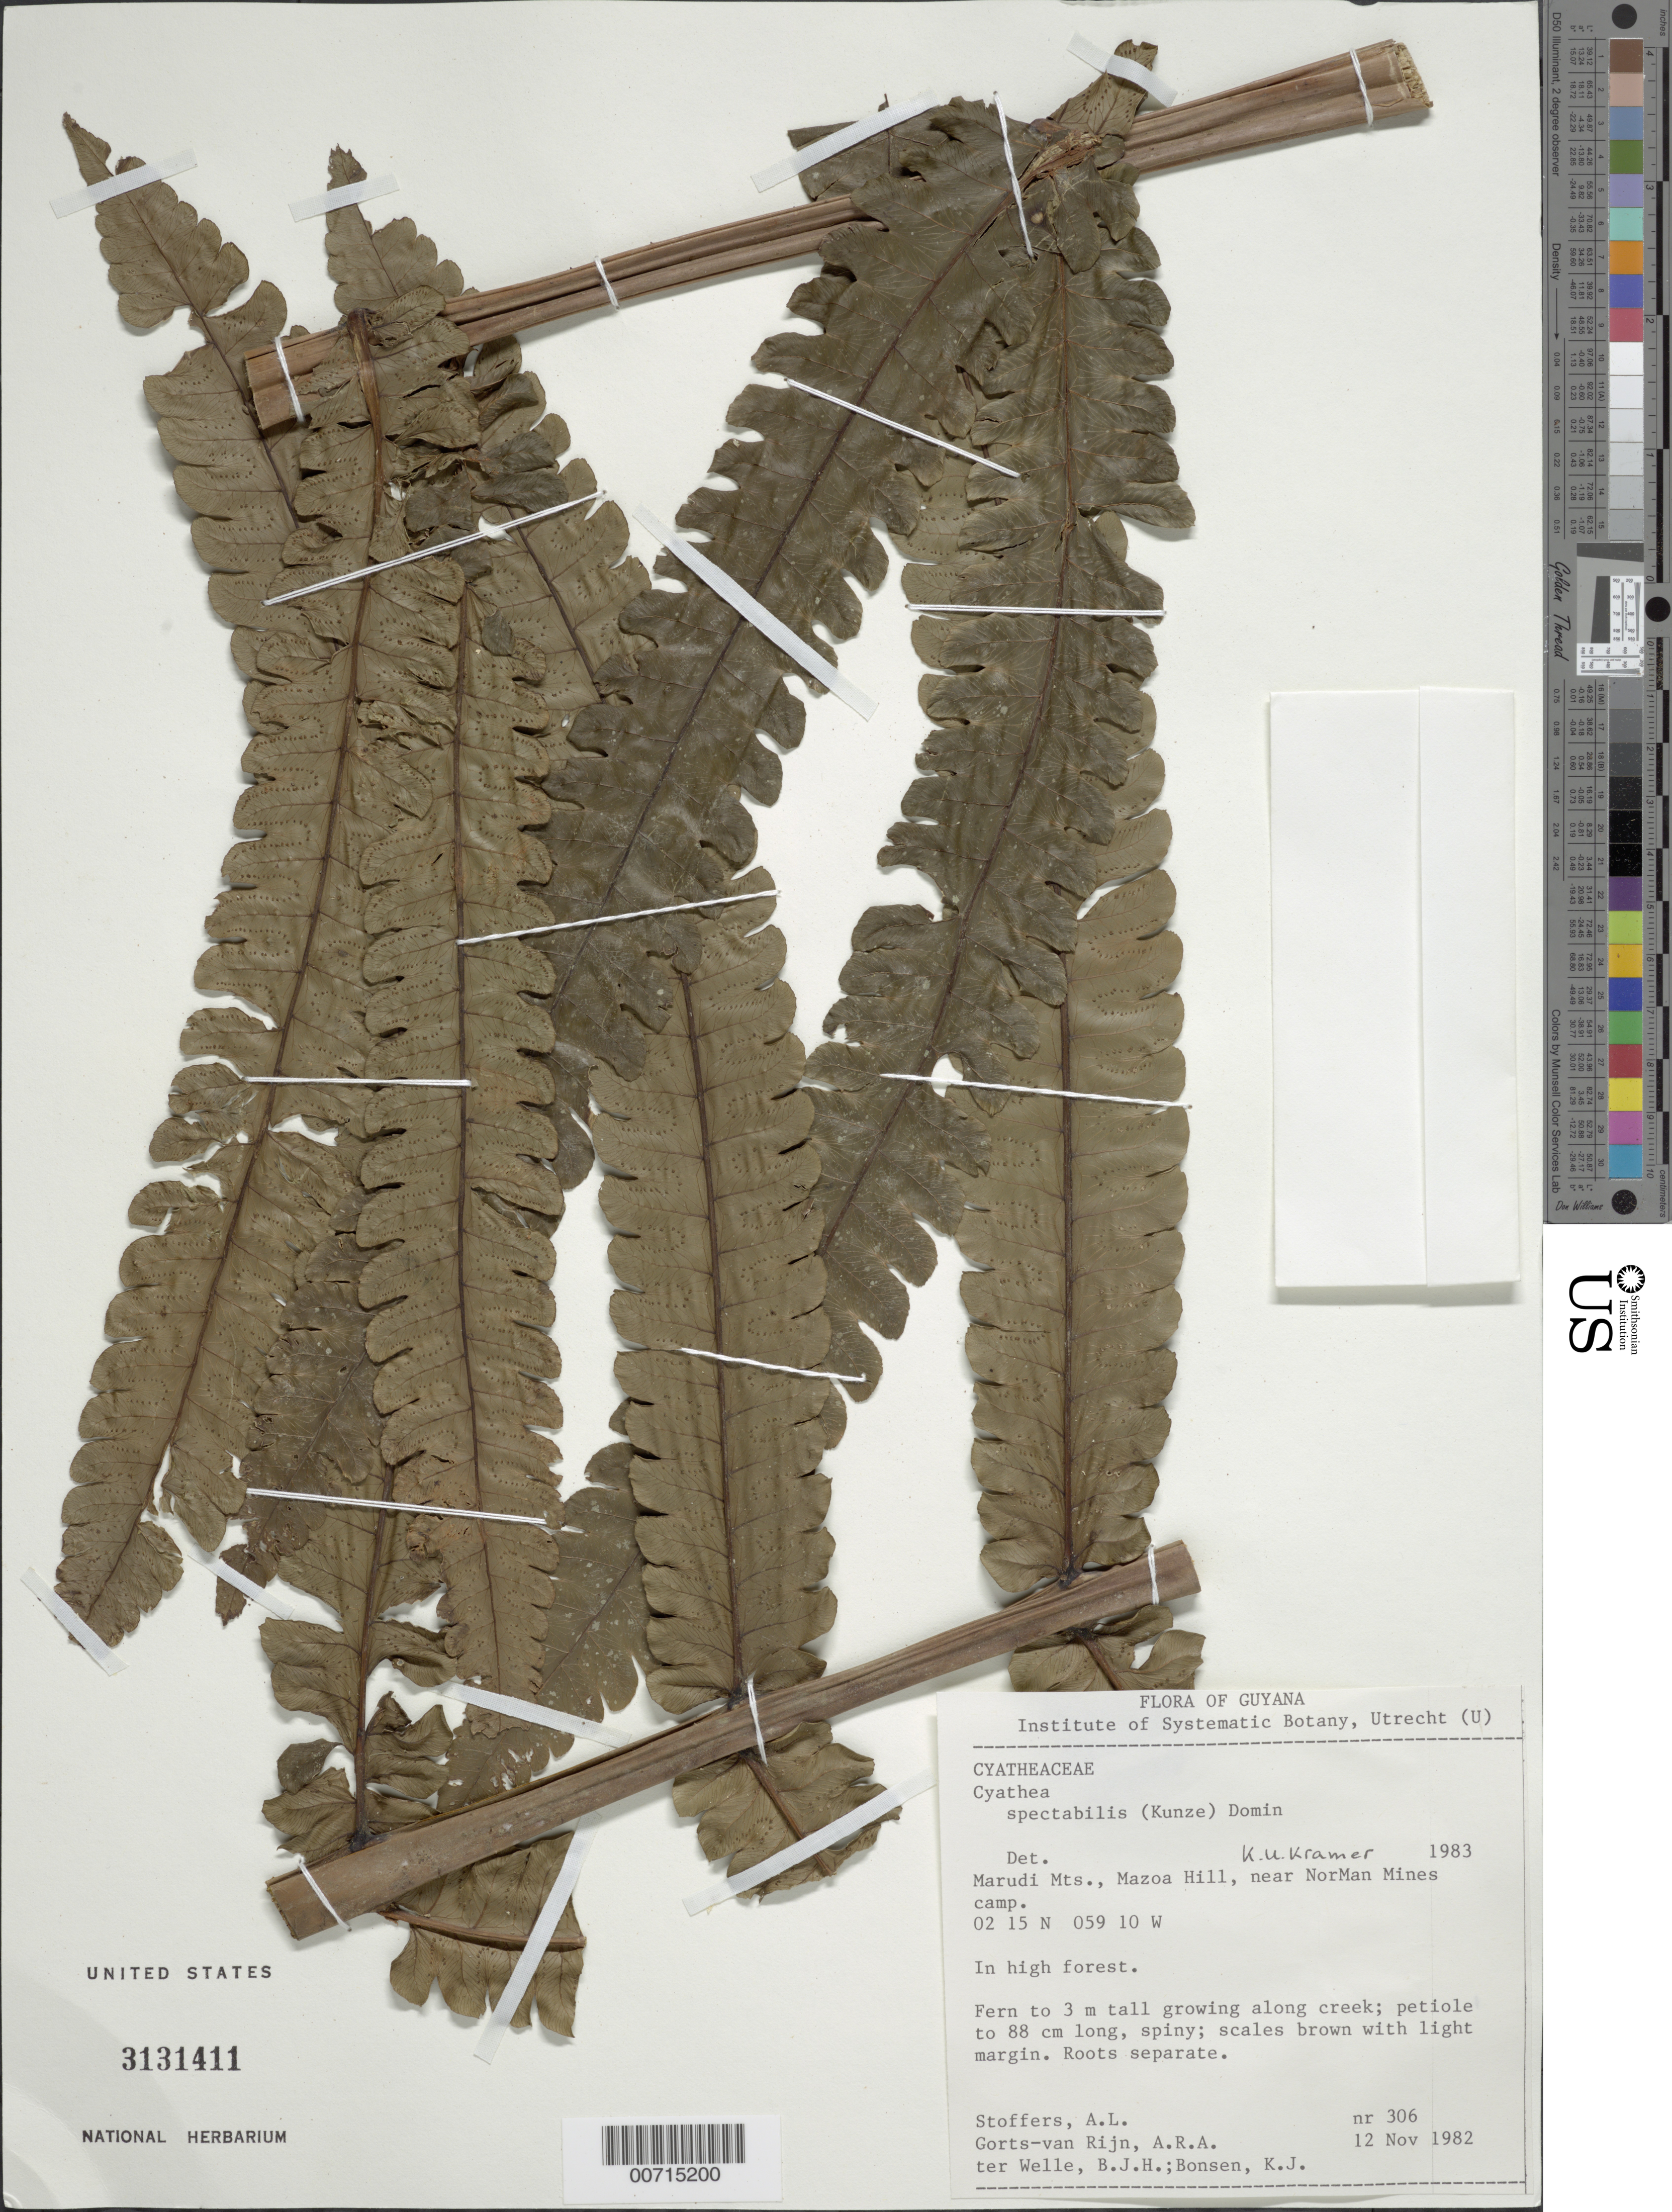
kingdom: Plantae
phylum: Tracheophyta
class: Polypodiopsida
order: Cyatheales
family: Cyatheaceae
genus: Cyathea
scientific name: Cyathea spectabilis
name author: (Kunze) Domin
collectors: A. Stoffers, A. .R. A. Görts-van Rijn, B. Welle & K. Bonsen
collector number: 306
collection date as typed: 12-Nov-82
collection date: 1982-11-12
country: Guyana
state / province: U. Takutu-U. Essequibo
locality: Marudi Mts., along trail from NorMan Mines to Aishalton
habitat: High forest; along creek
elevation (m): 300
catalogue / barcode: US 3131411